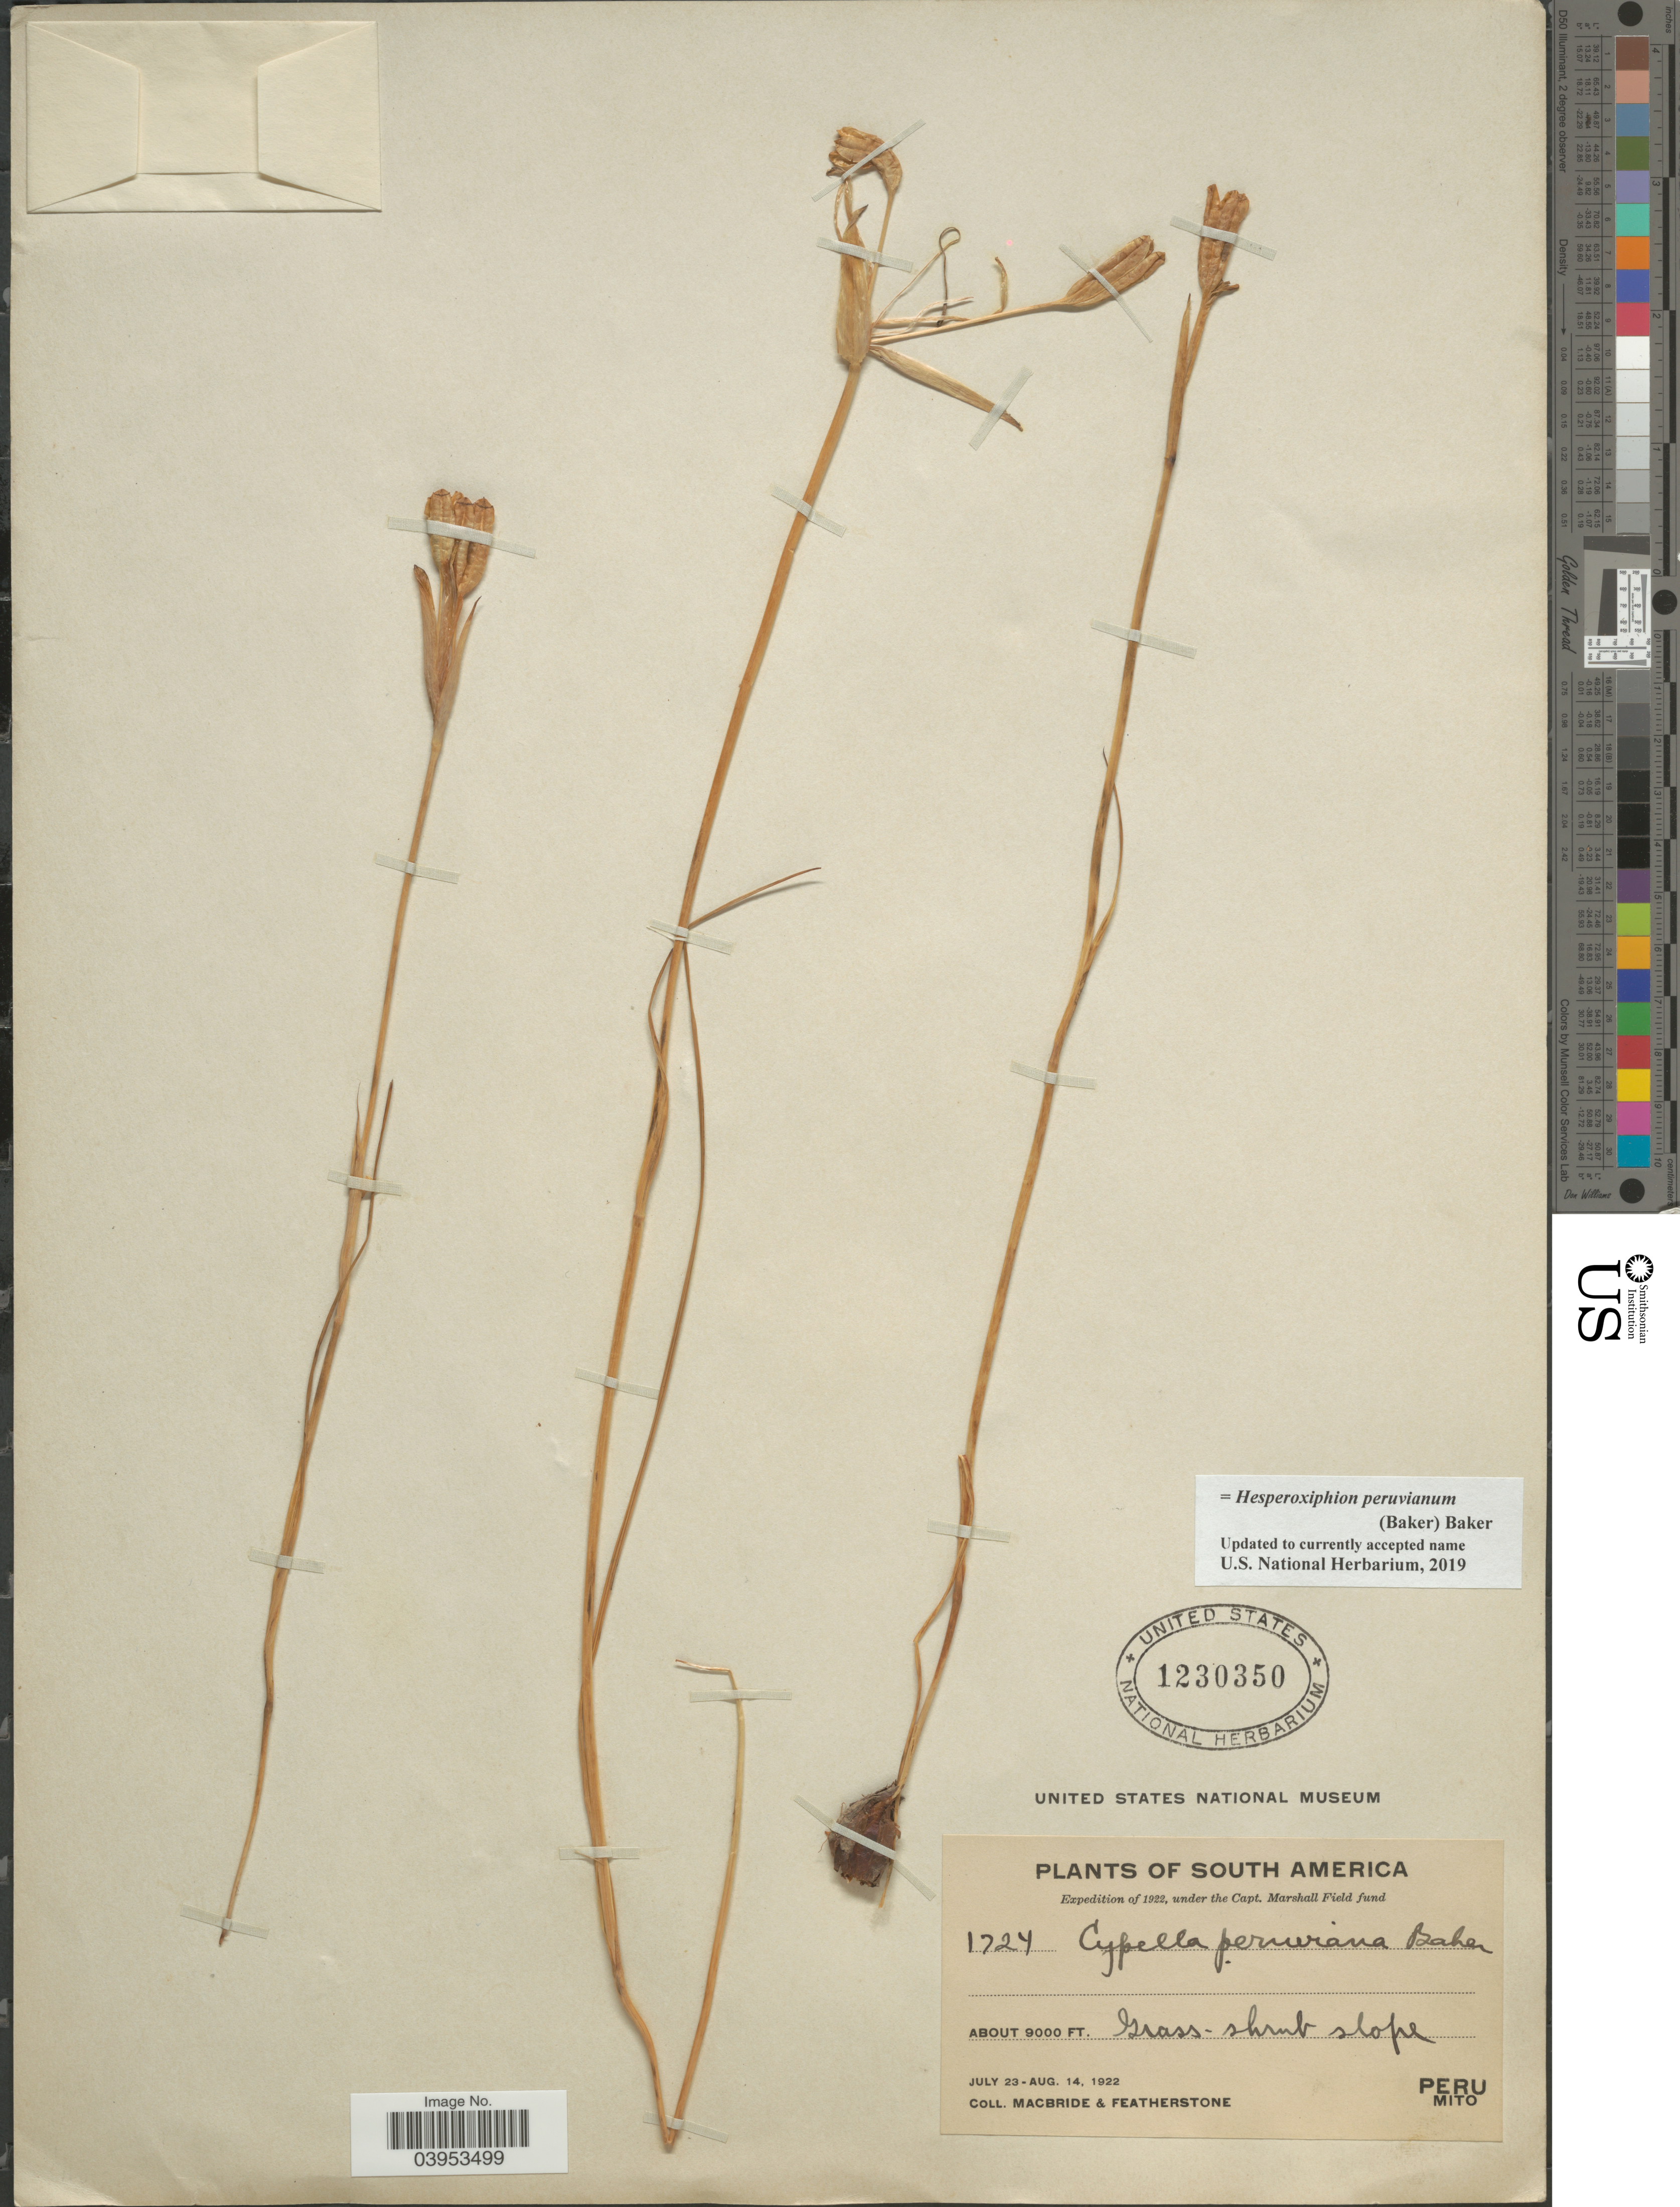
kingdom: Plantae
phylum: Tracheophyta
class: Liliopsida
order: Asparagales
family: Iridaceae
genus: Hesperoxiphion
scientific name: Hesperoxiphion peruvianum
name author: Baker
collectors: Macbride, -- & -. Featherstone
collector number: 1724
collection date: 1922-07-23/1922-08-14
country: Peru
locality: Mito.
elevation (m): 2743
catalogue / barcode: US 1230350